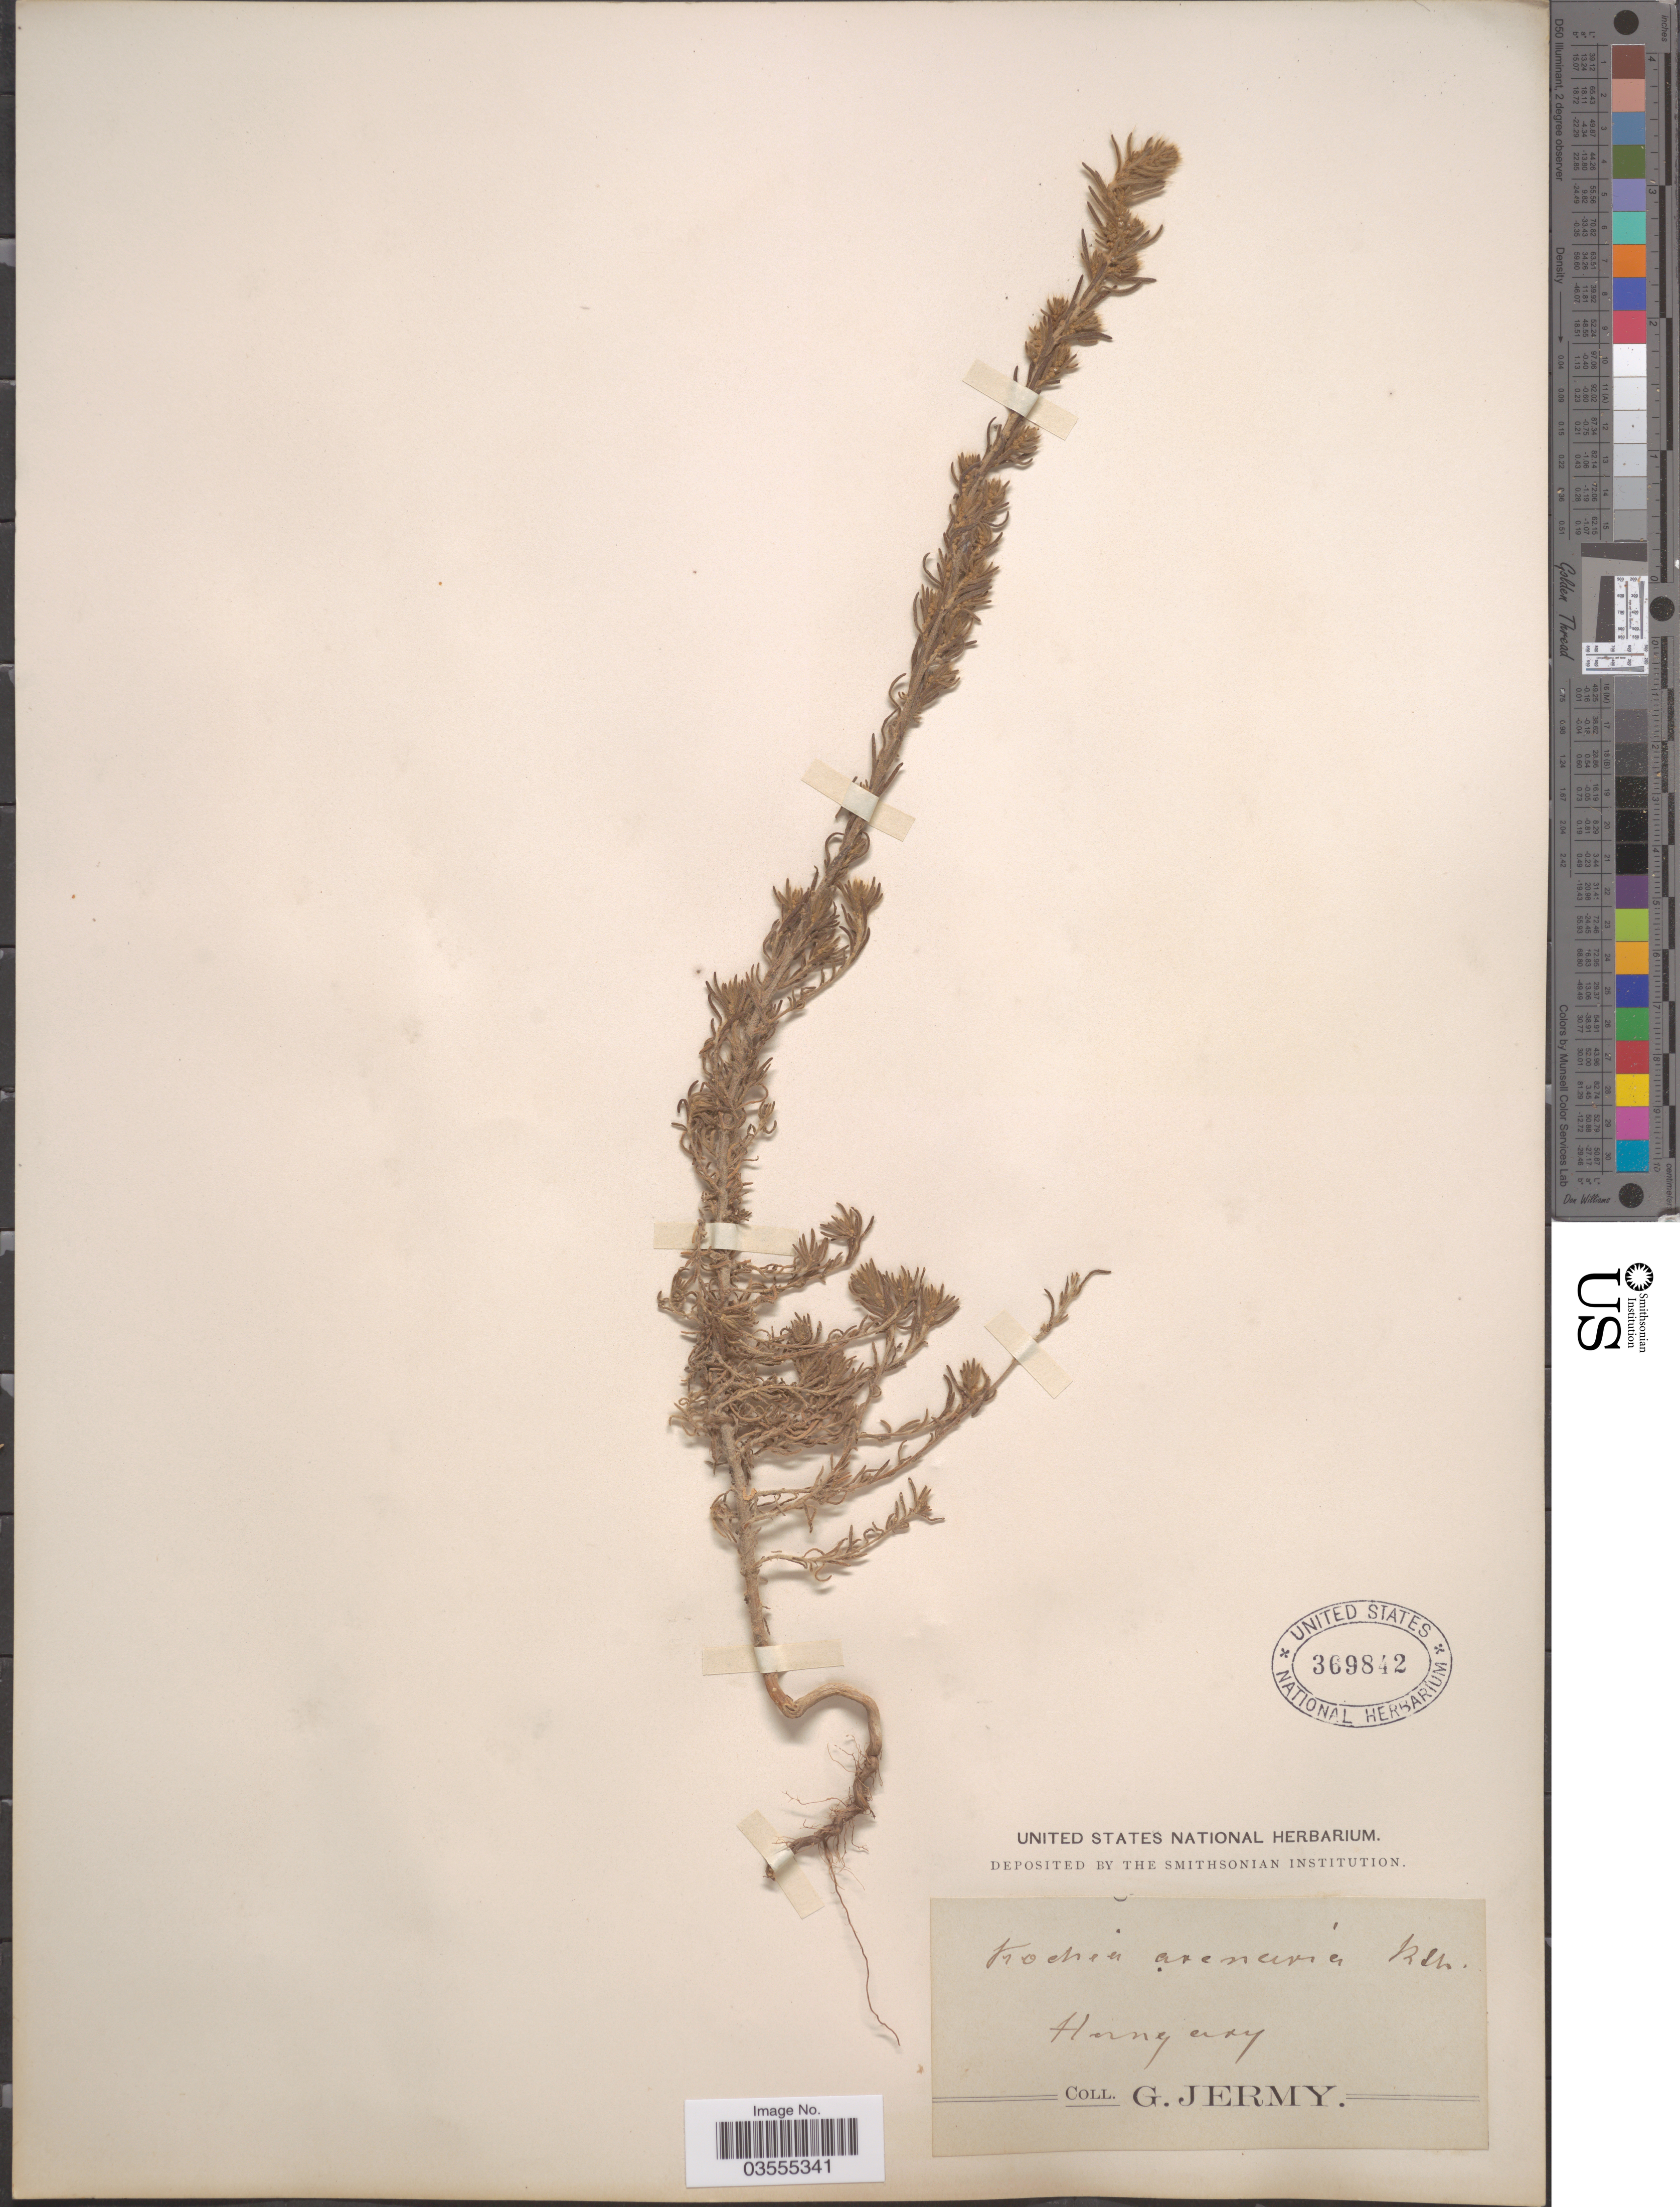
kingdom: Plantae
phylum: Tracheophyta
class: Magnoliopsida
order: Caryophyllales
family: Amaranthaceae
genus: Bassia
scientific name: Bassia laniflora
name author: (S.G. Gmel.) A.J. Scott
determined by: Strong, Mark T., (BOT), Smithsonian Institution - National Museum of Natural History (UNITED STATES)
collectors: G. Jermy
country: Hungary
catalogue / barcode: US 369842